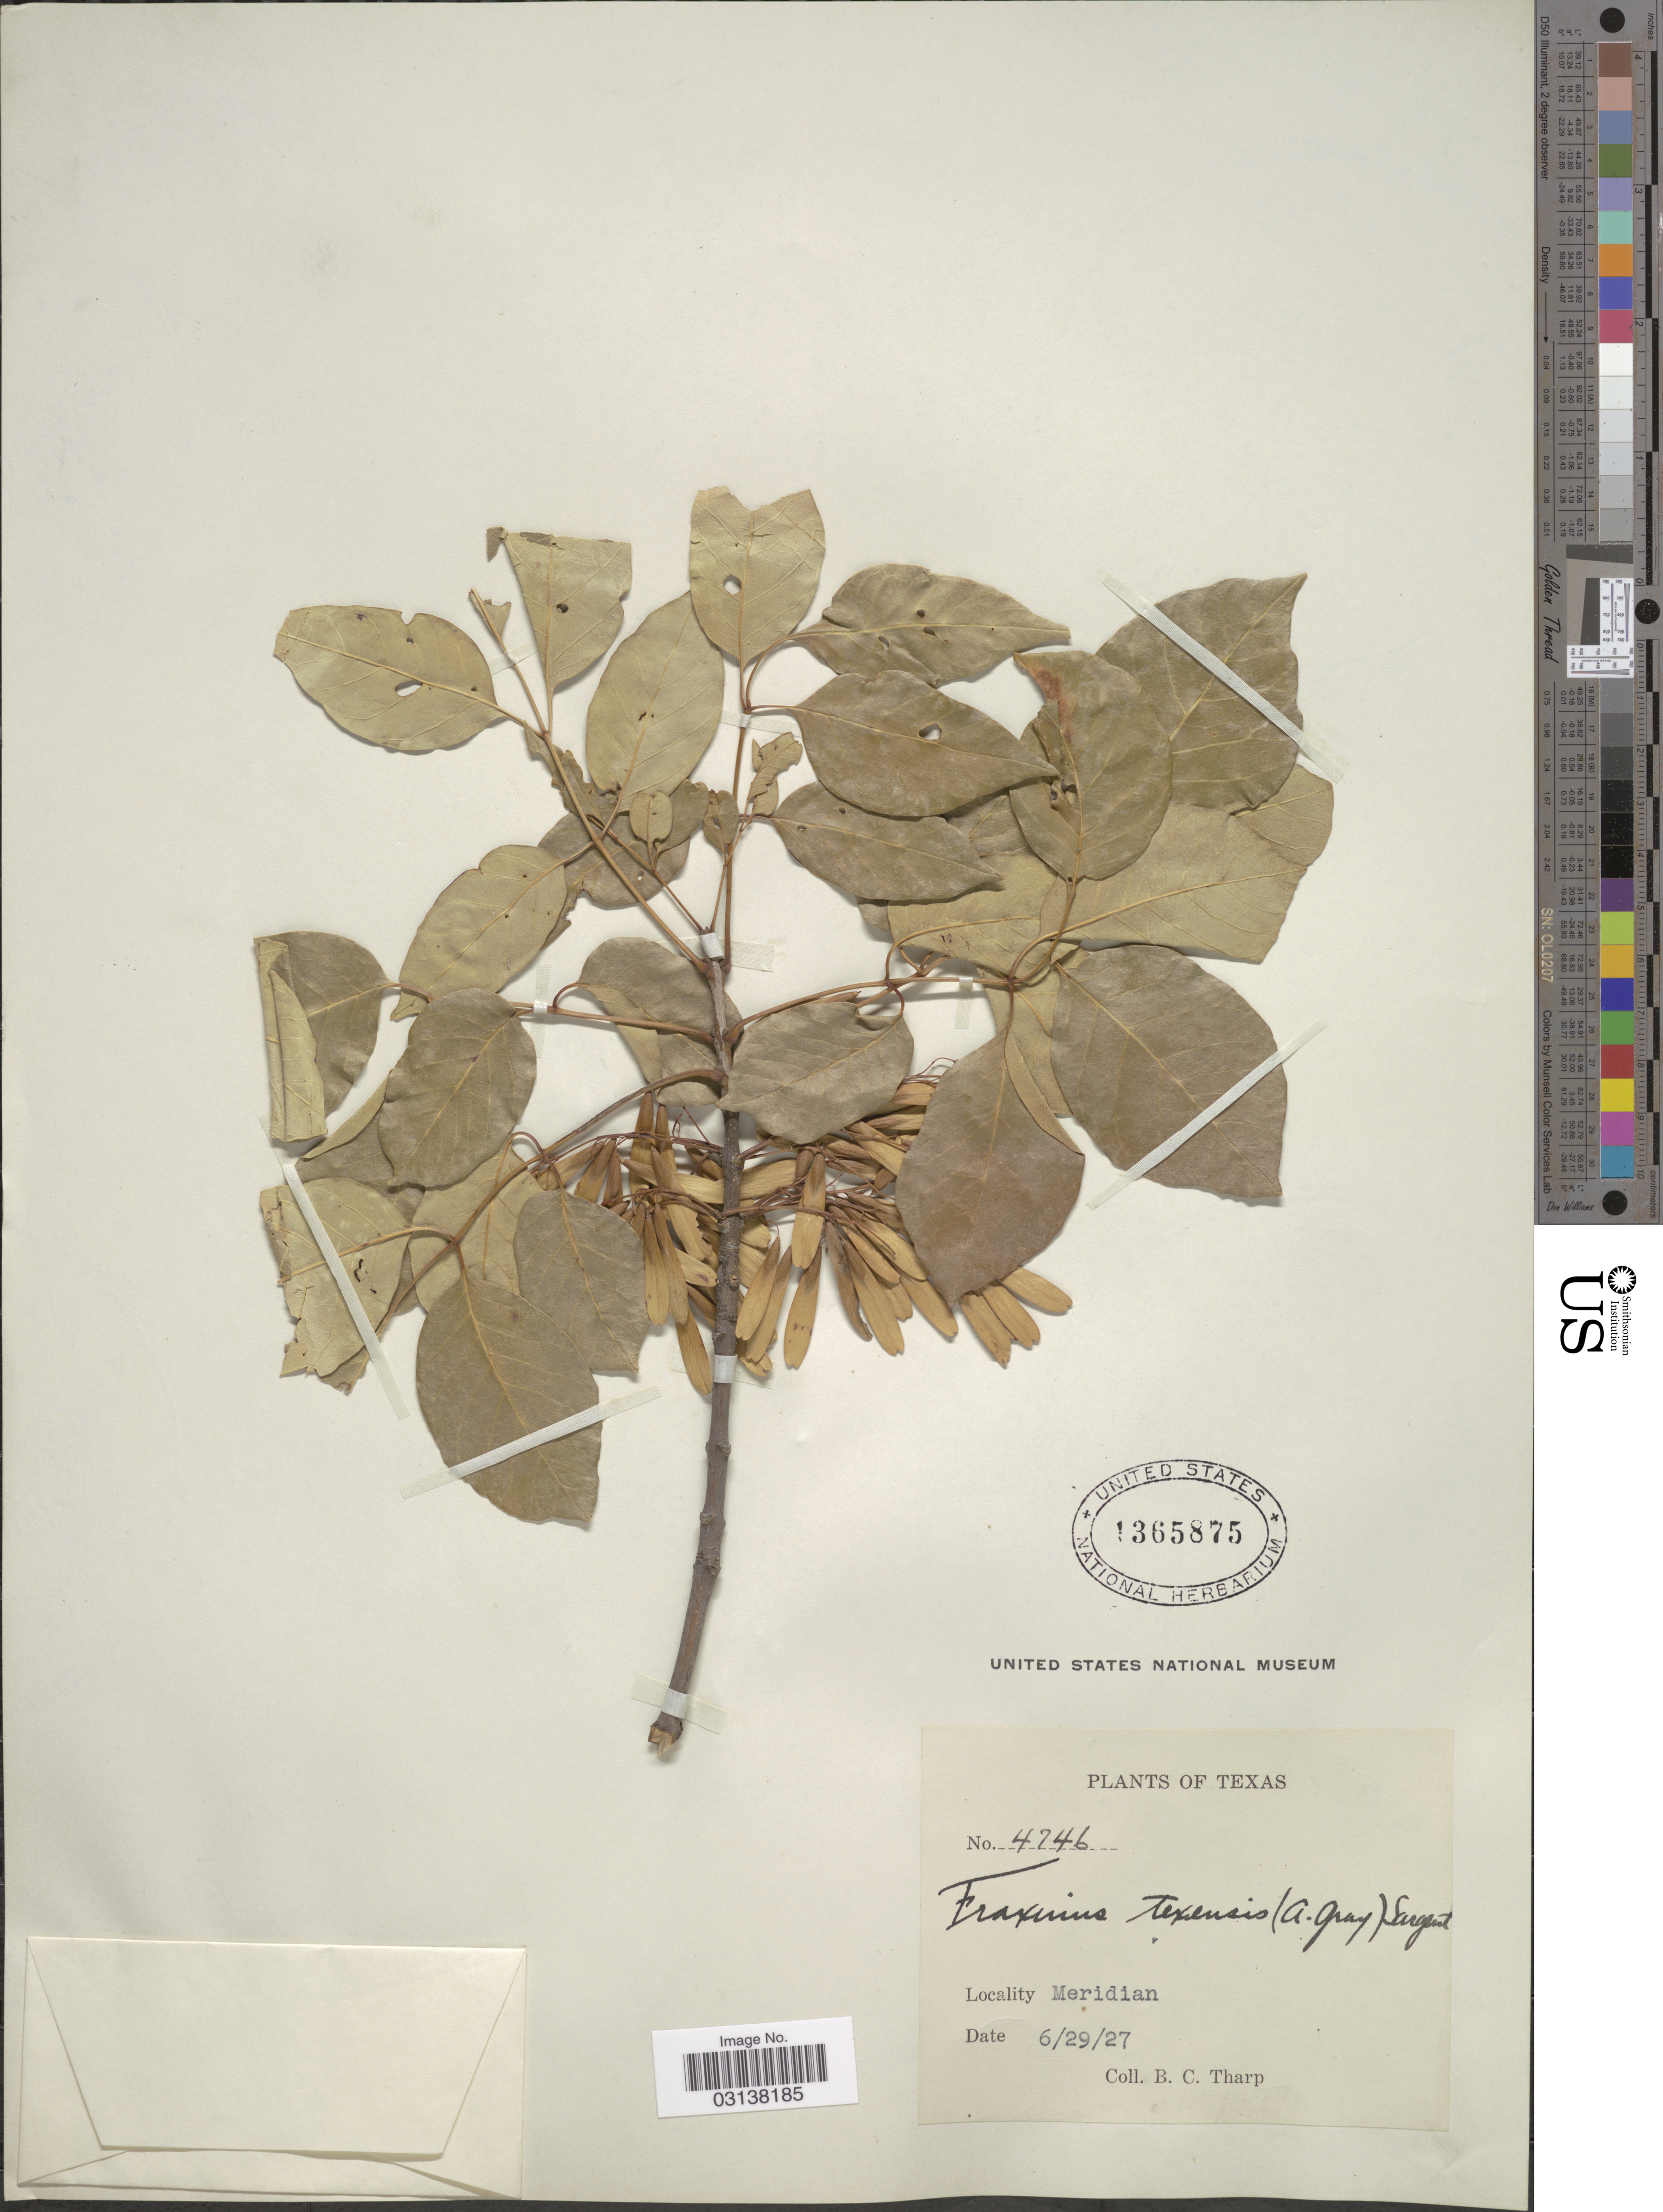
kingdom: Plantae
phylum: Tracheophyta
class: Magnoliopsida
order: Lamiales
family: Oleaceae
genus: Fraxinus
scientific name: Fraxinus albicans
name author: Buckley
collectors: B. C. Tharp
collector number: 4746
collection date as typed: Transcribed d/m/y: 29/6/27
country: United States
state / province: Texas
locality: Meridian.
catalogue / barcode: US 1365875